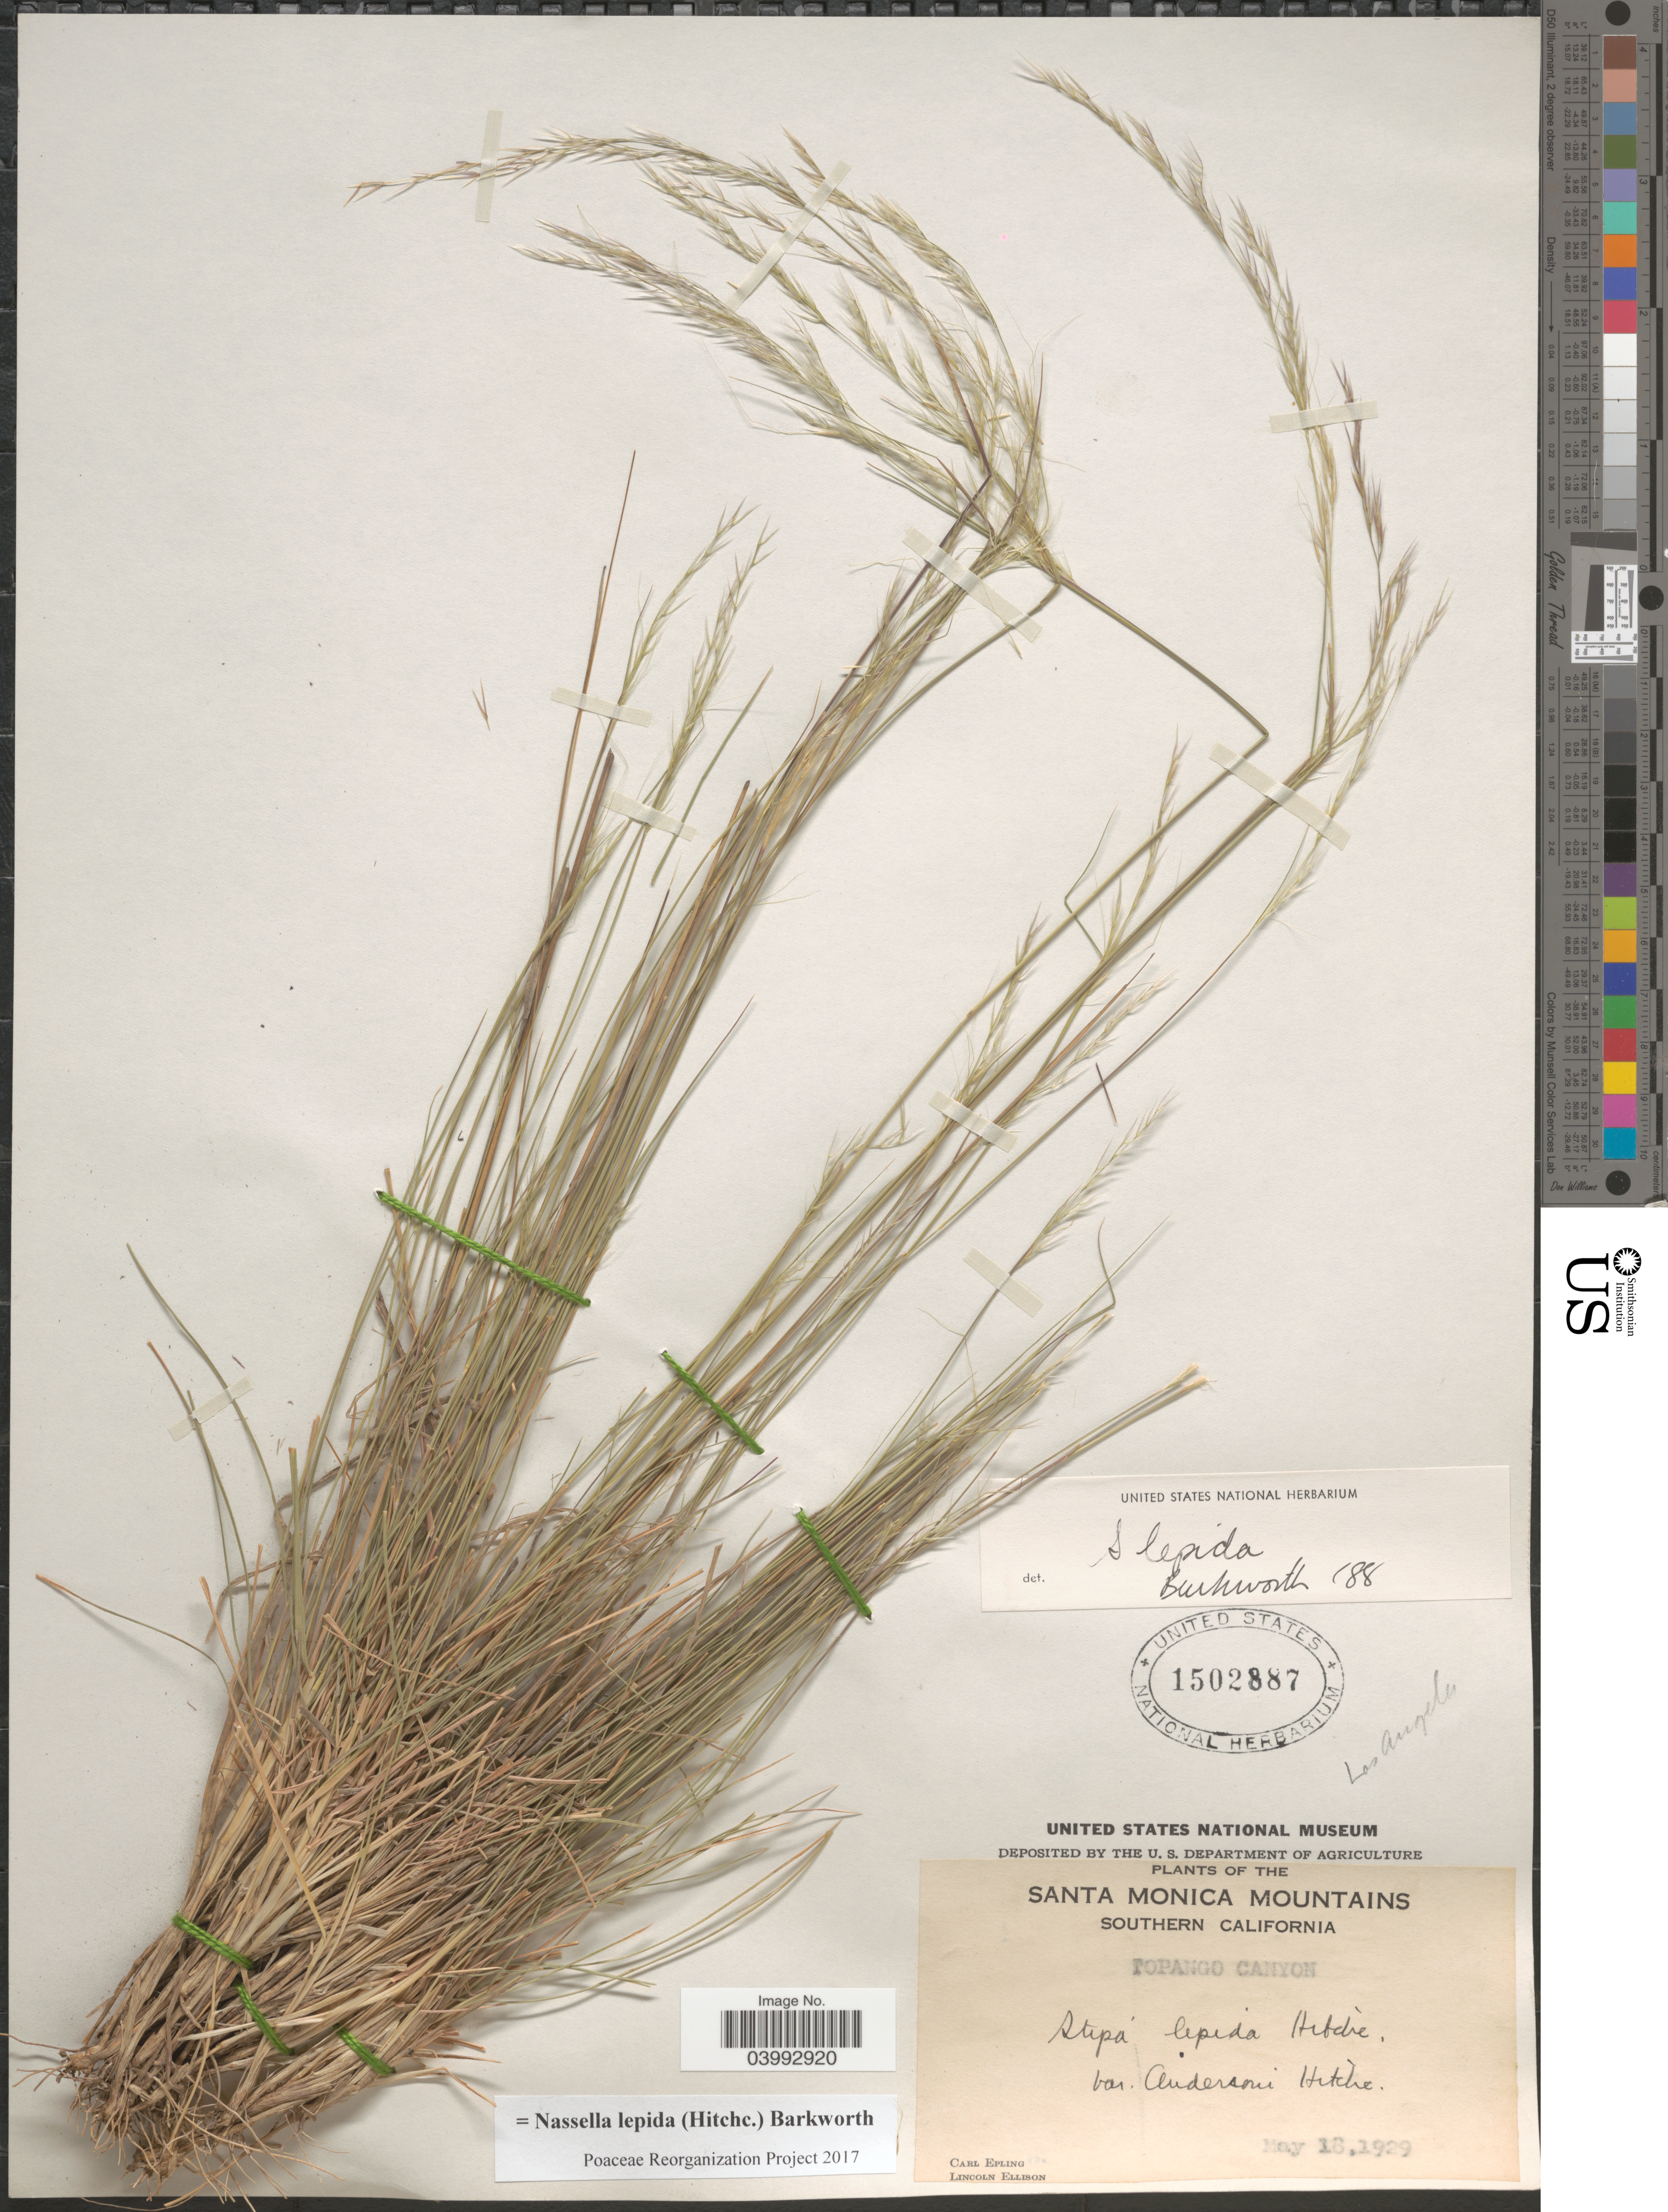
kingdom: Plantae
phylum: Tracheophyta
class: Liliopsida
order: Poales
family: Poaceae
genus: Nassella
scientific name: Nassella lepida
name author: (Hitchc.) Barkworth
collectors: C. C. Epling & L. Ellison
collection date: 1929-05-16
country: United States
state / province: California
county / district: Los Angeles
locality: Santa Monica Mountains. Southern California. Topango Canyon. Los Angeles.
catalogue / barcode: US 1502887